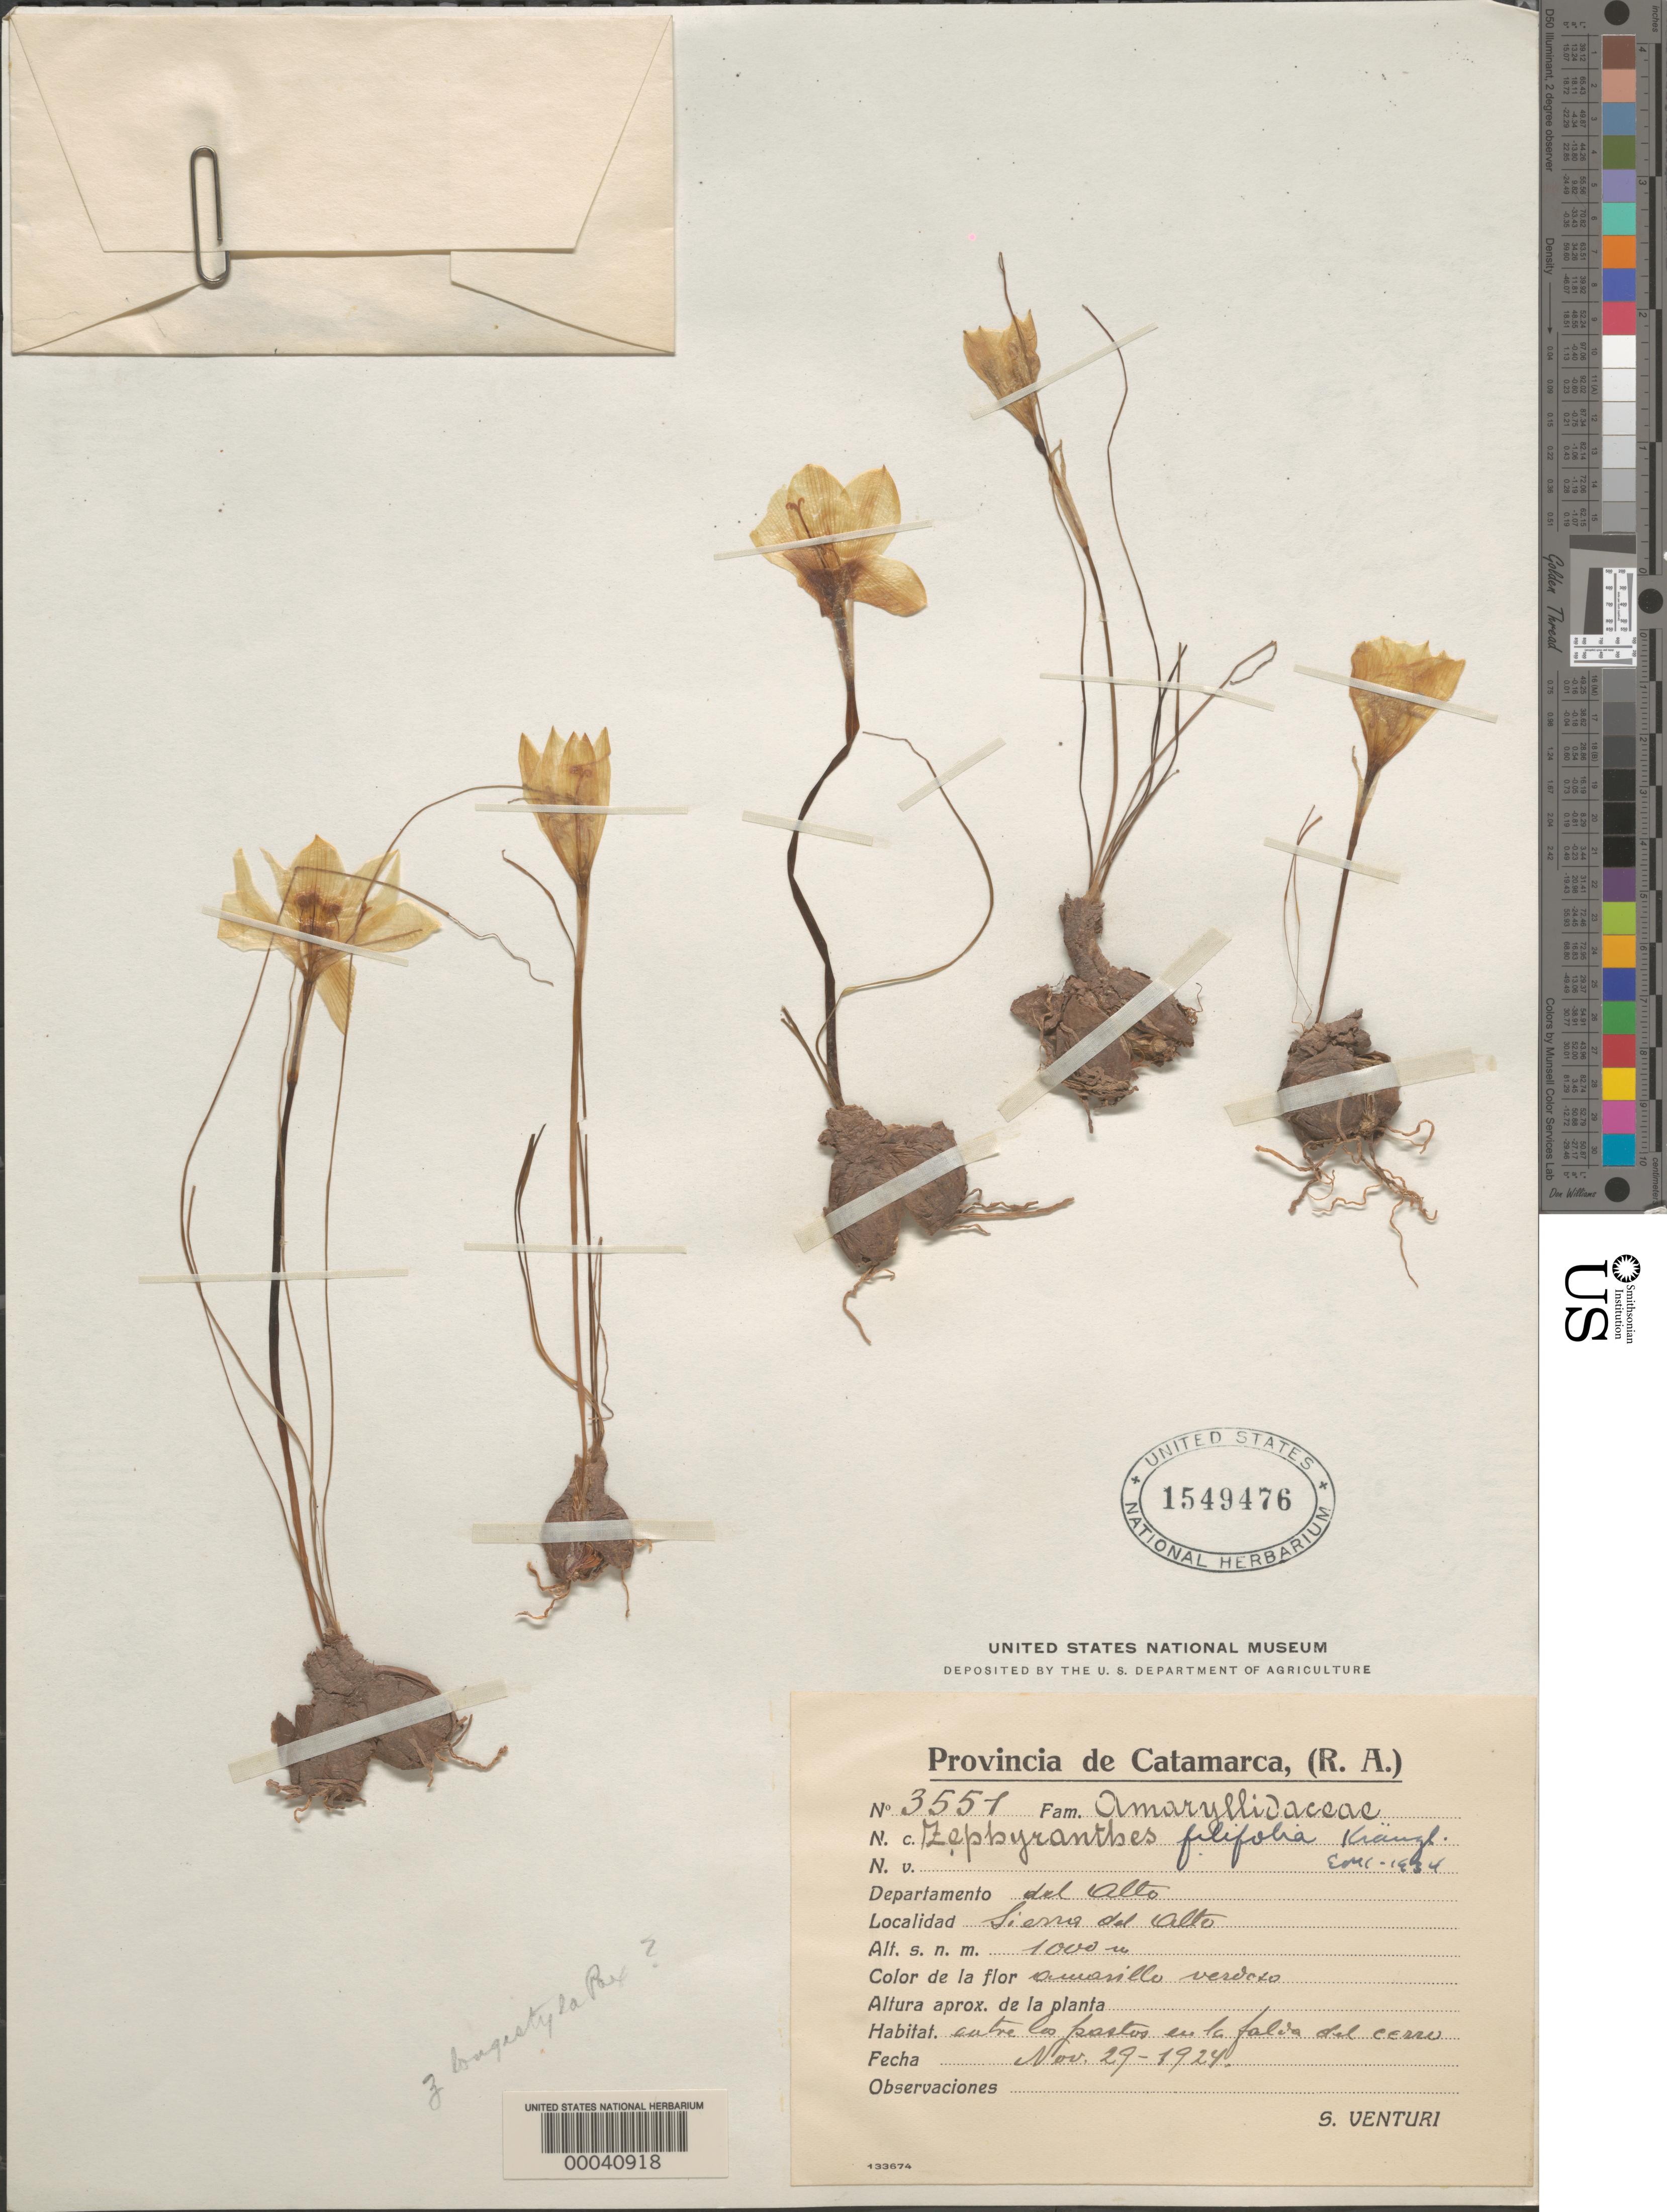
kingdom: Plantae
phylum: Tracheophyta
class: Liliopsida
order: Asparagales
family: Amaryllidaceae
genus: Zephyranthes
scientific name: Zephyranthes longistyla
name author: Pax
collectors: S. Venturi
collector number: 3551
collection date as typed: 29 Nov 1924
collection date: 1924-11-29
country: Argentina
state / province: Catamarca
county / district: El Alto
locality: Sierra del Alto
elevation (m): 1000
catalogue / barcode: US 1549476